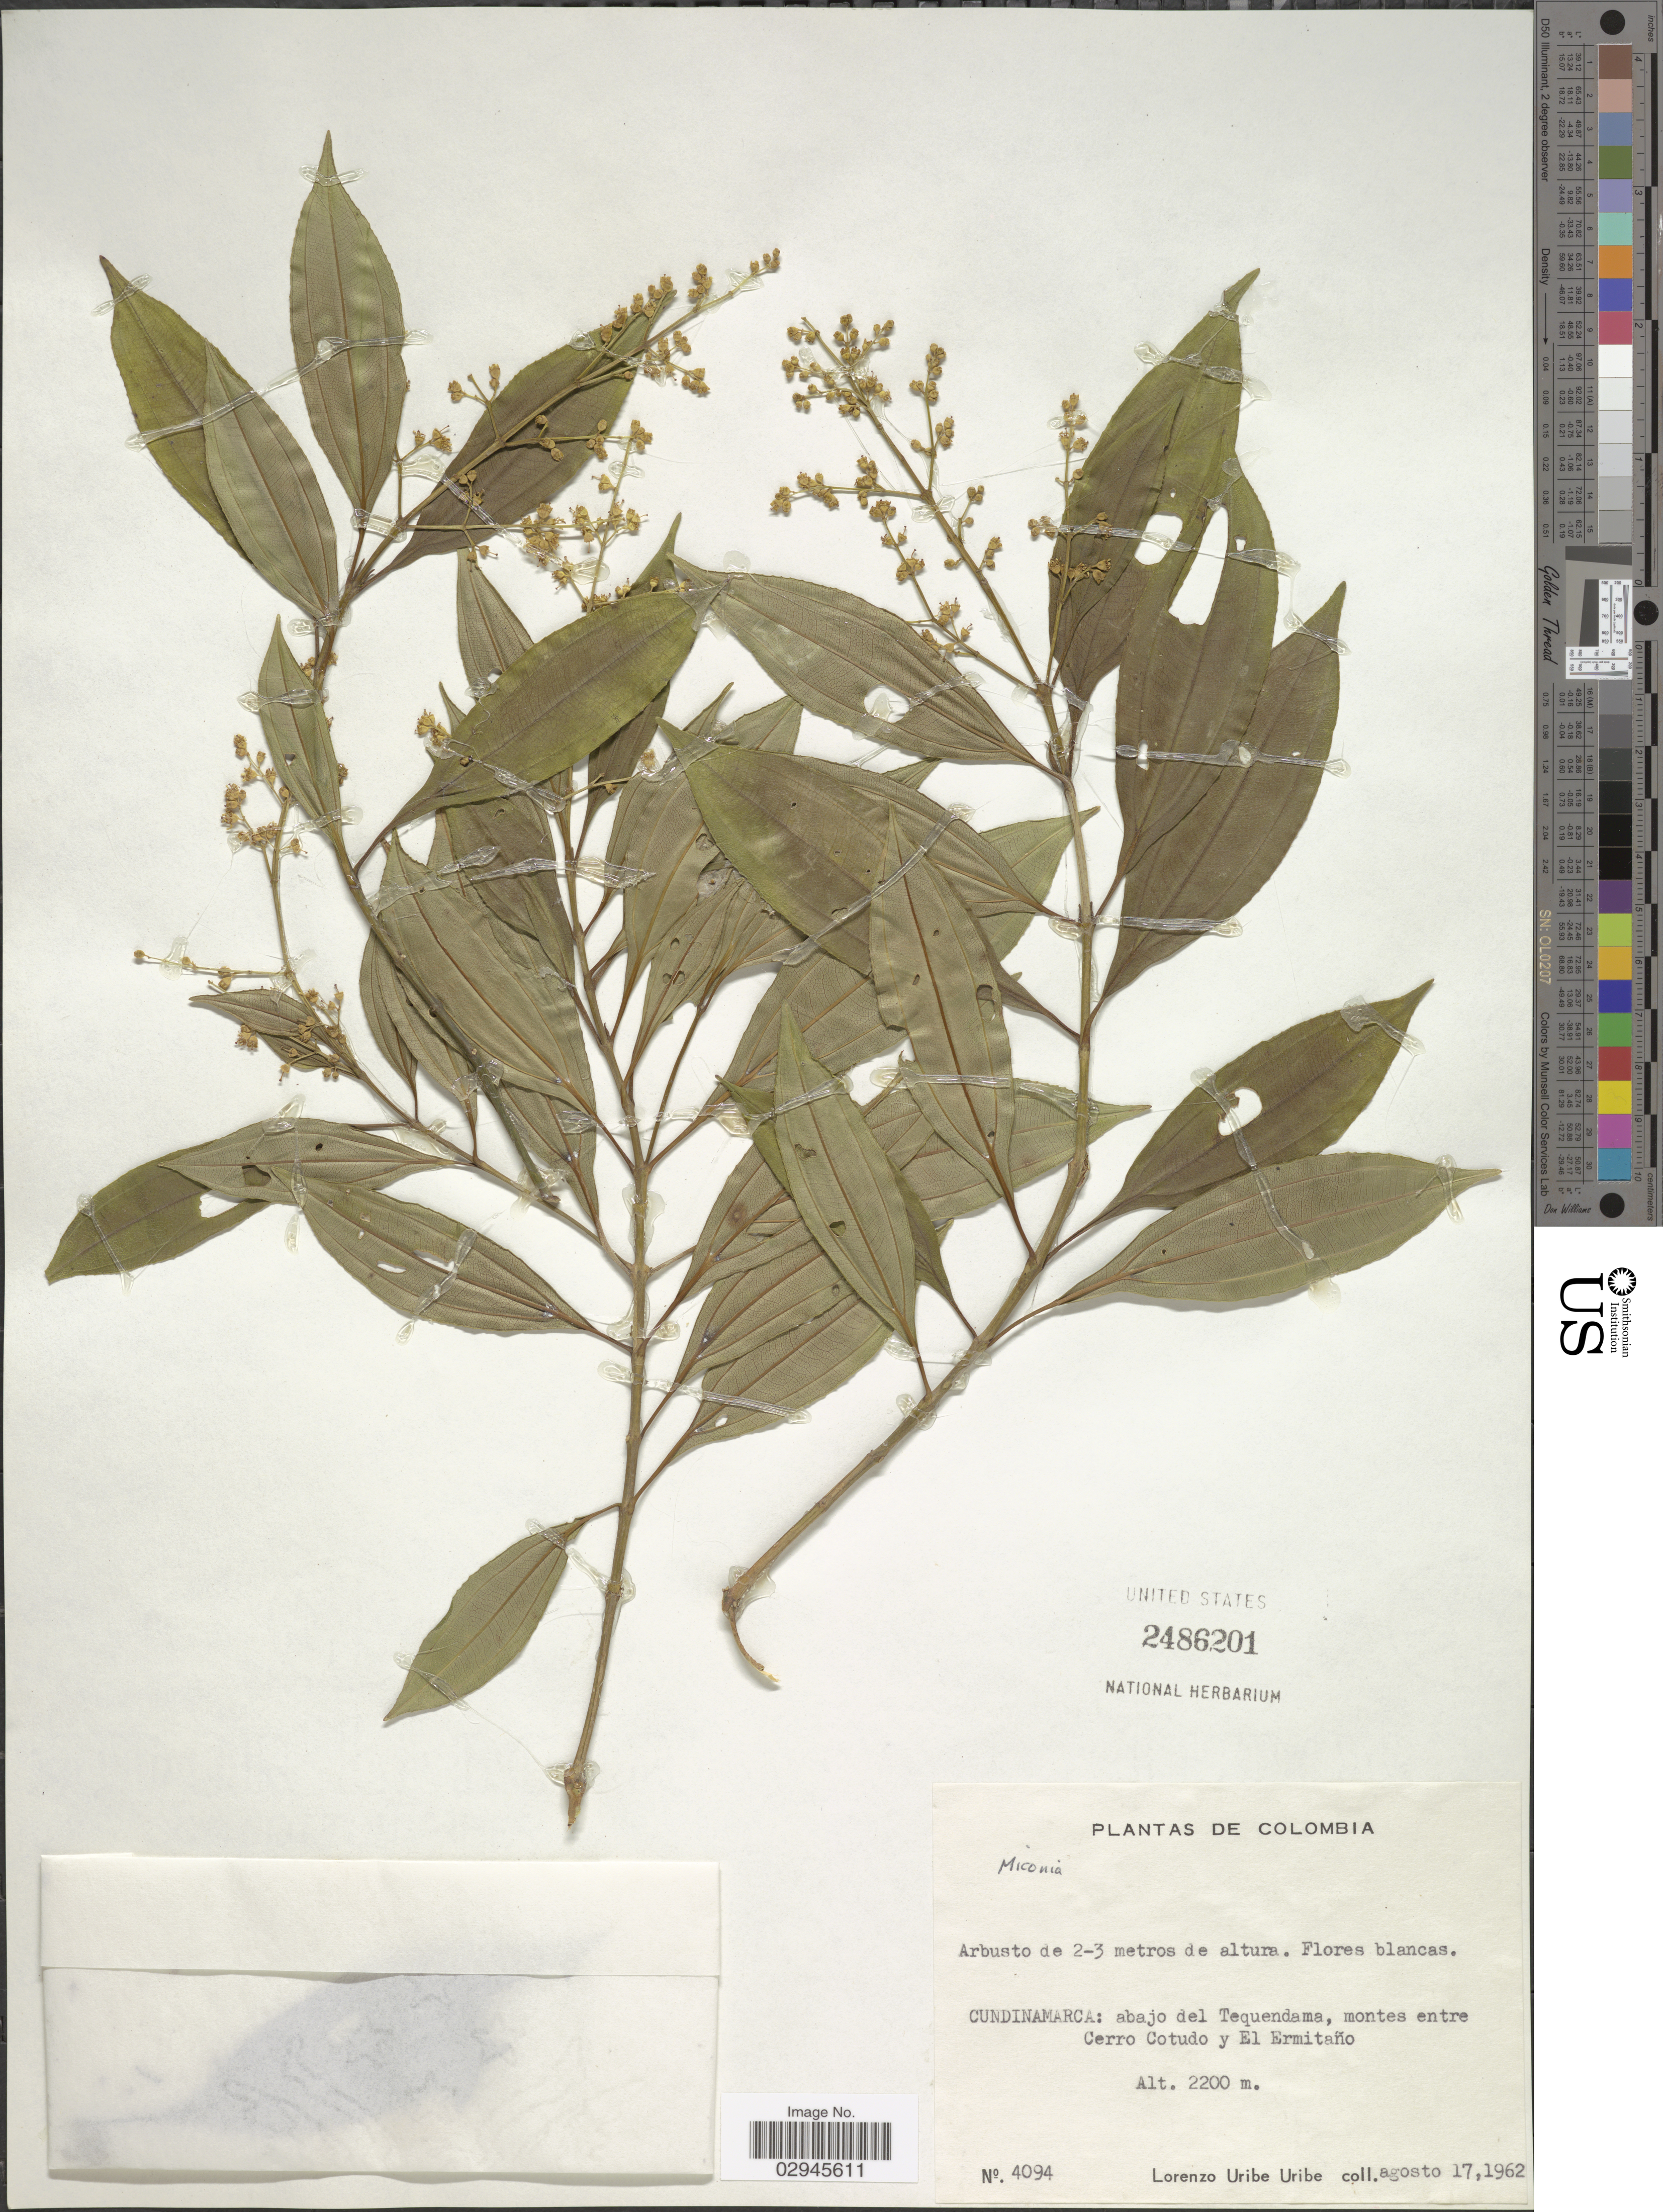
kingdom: Plantae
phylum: Tracheophyta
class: Magnoliopsida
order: Myrtales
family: Melastomataceae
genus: Miconia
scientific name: Miconia sp.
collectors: L. Uribe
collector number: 4094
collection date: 1962-08-17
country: Colombia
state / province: Cundinamarca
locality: Abajo del Tequendama, montes entre Cerro Cotudo y El Ermitaño.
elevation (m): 2200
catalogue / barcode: US 2486201